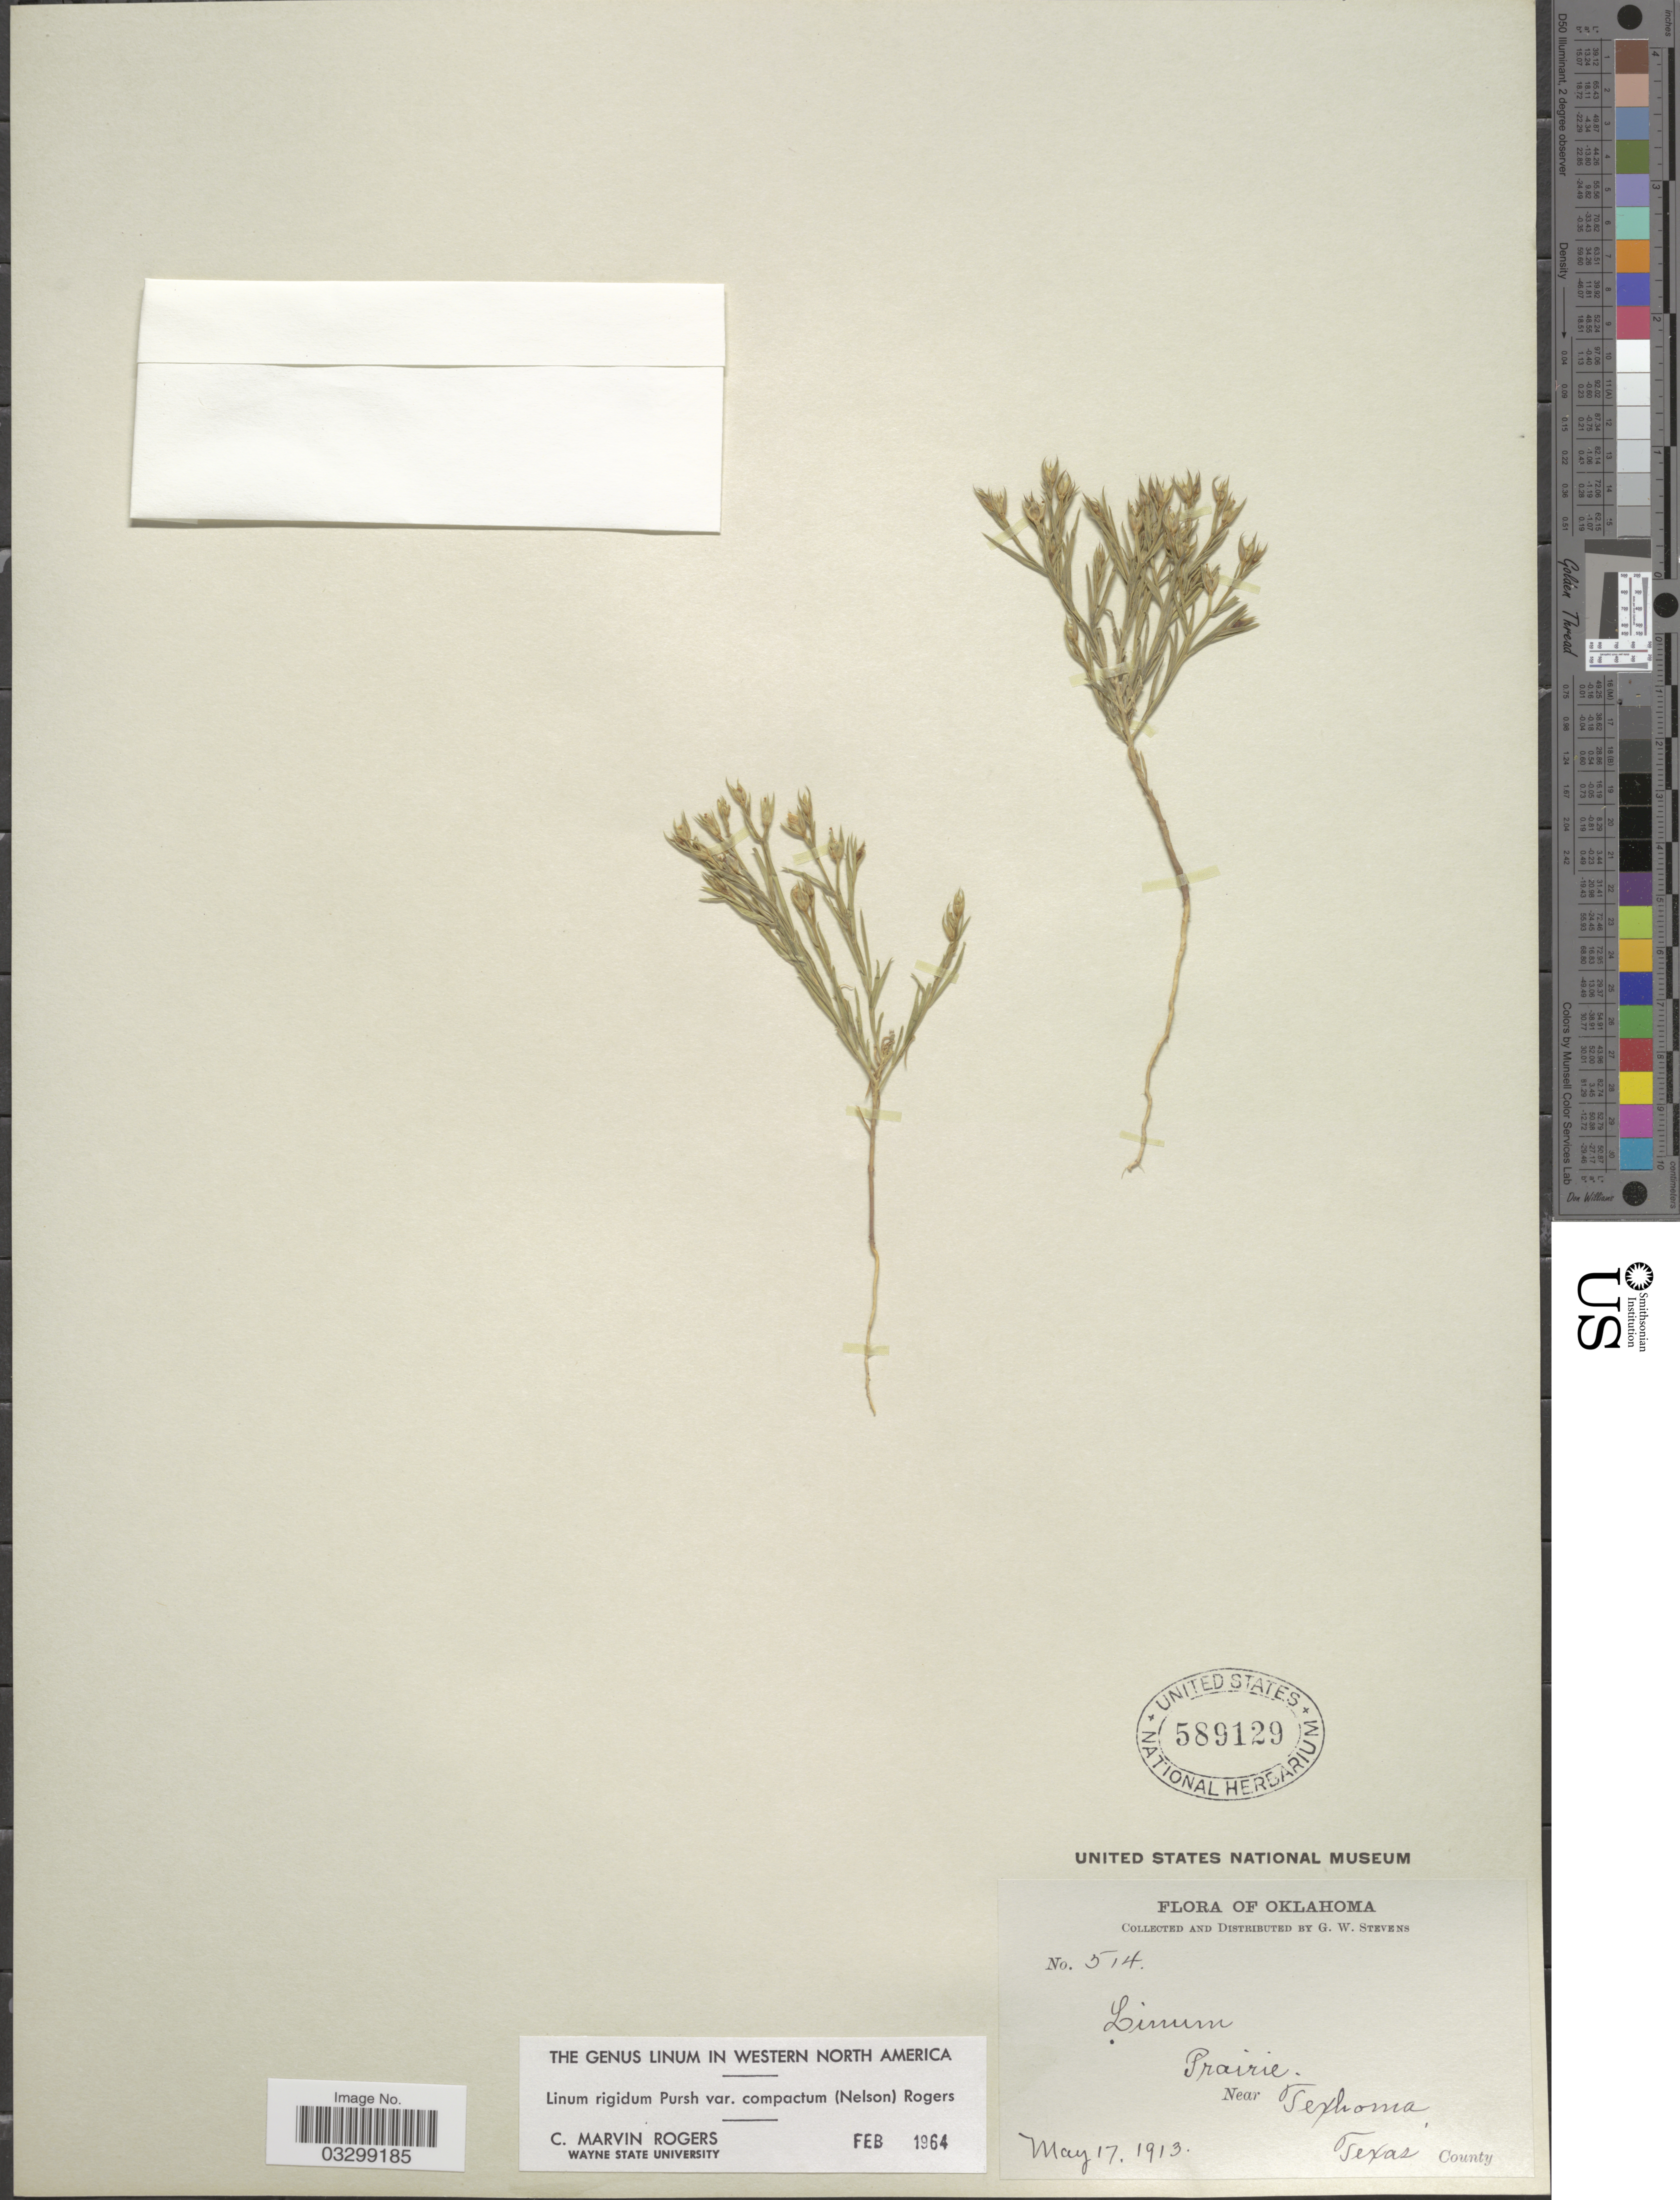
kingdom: Plantae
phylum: Tracheophyta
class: Magnoliopsida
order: Malpighiales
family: Linaceae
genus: Linum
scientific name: Linum rigidum var. compactum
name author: (A. Nelson) C.M. Rogers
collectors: G. W. Stevens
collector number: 514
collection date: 1913-05-17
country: United States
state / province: Oklahoma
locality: Near Texhoma. Texas County.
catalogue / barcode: US 589129